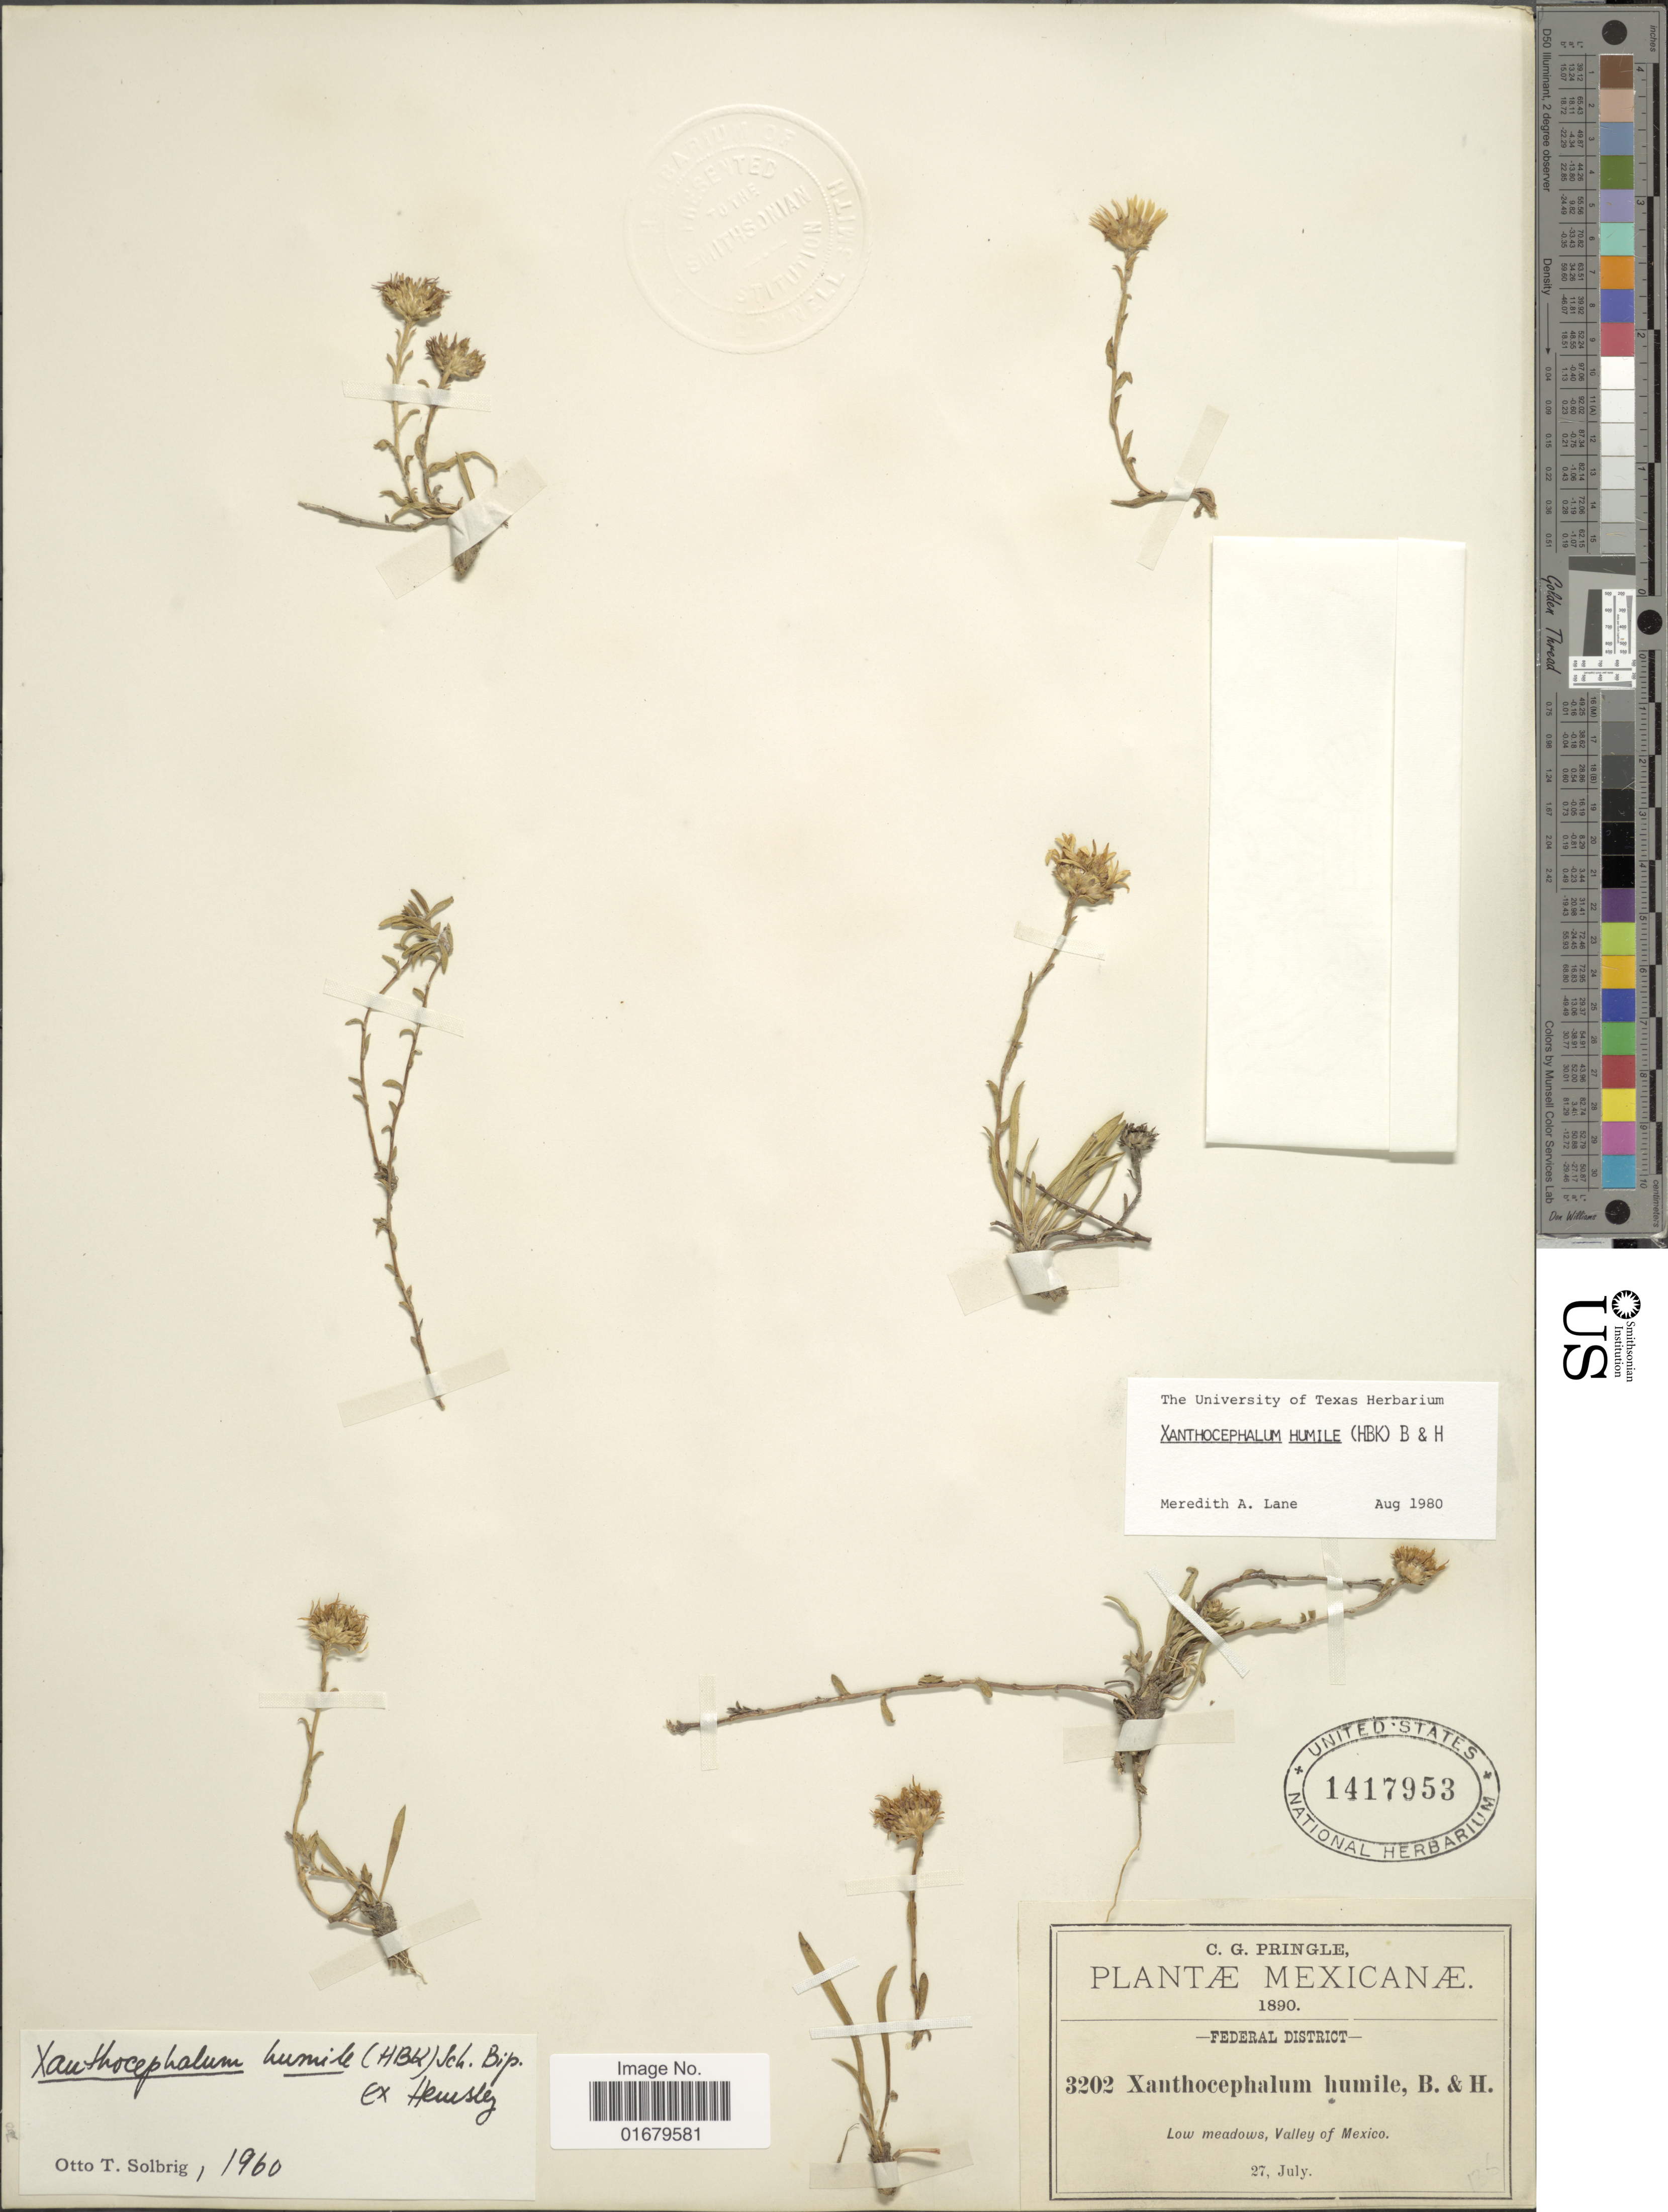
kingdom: Plantae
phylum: Tracheophyta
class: Magnoliopsida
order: Asterales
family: Asteraceae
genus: Xanthocephalum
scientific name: Xanthocephalum humile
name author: (Kunth) Benth. & Hook. f.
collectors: C. G. Pringle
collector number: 3202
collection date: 1890-07-27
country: Mexico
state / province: Distrito Federal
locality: Federal District, Low meadows, Valley of Mexico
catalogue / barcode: US 1417953